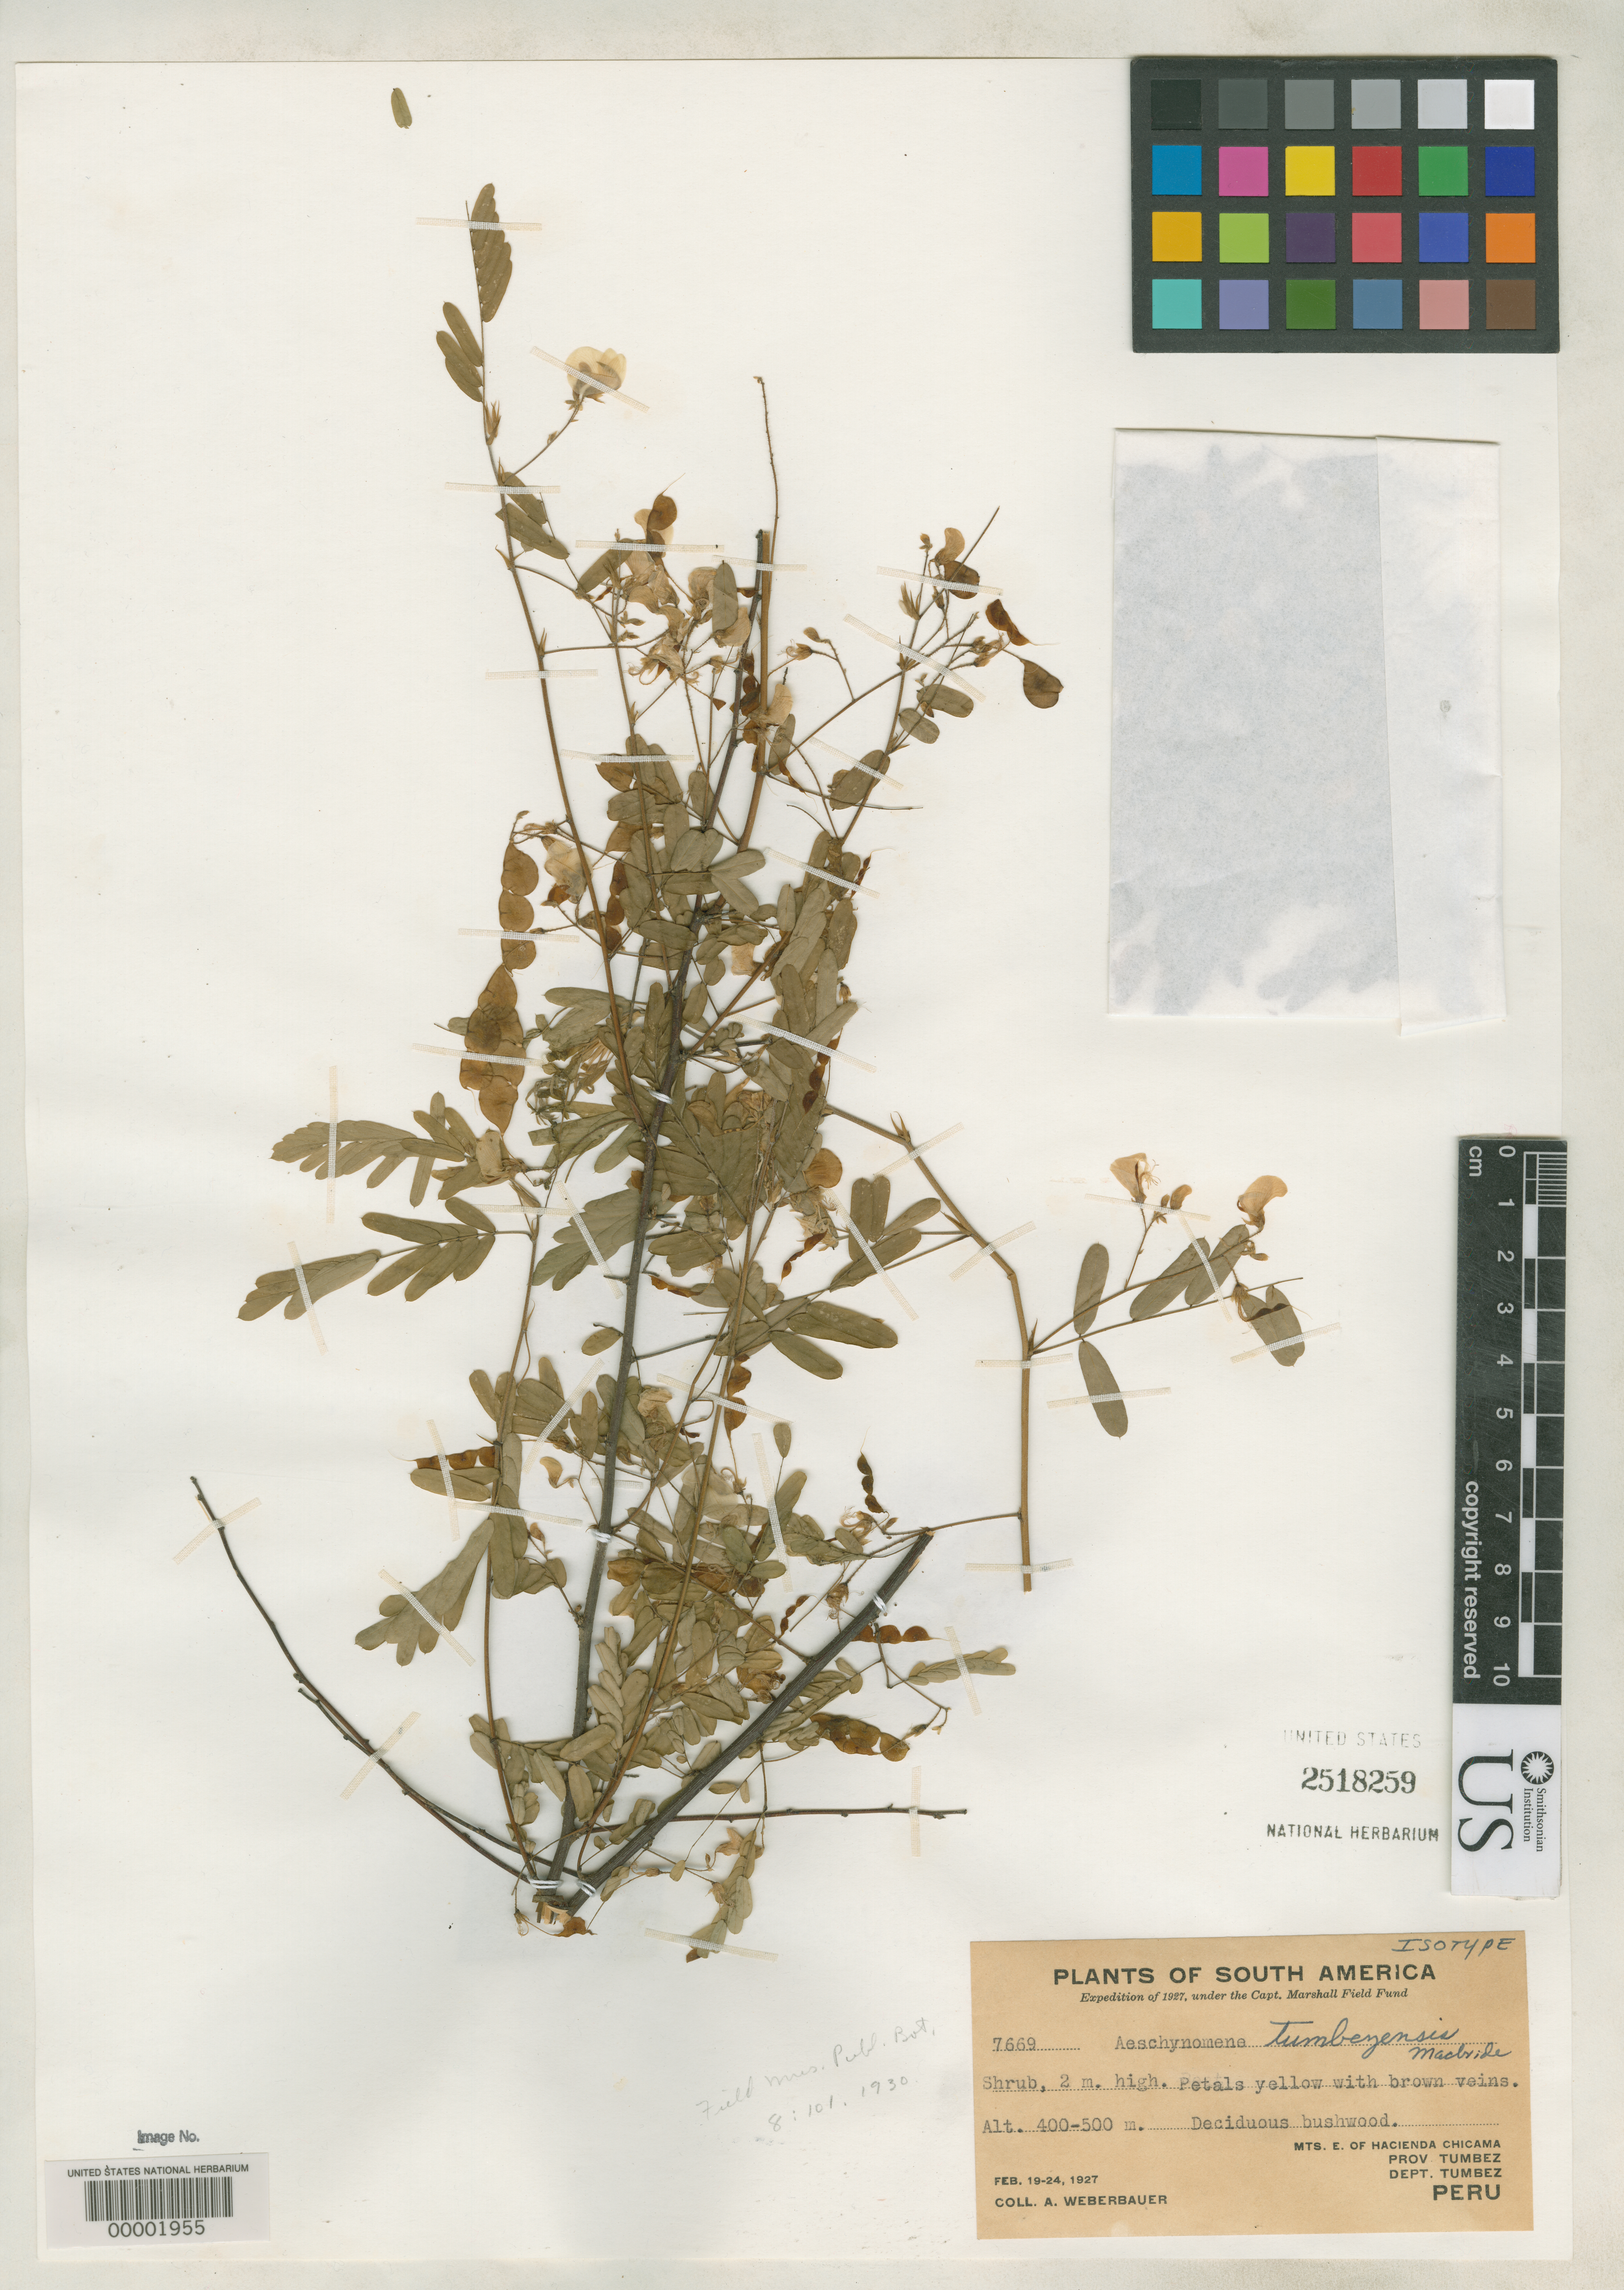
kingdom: Plantae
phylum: Tracheophyta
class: Magnoliopsida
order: Fabales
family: Fabaceae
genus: Aeschynomene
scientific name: Aeschynomene tumbezensis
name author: J.F. Macbr.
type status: Isotype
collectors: A. Weberbauer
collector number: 7669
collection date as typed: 19 Feb 1927 to 24 Feb 1927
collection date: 1927-02-19/1927-02-24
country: Peru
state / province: Tumbes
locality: East of Hacienda Chicama.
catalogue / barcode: US 2518259